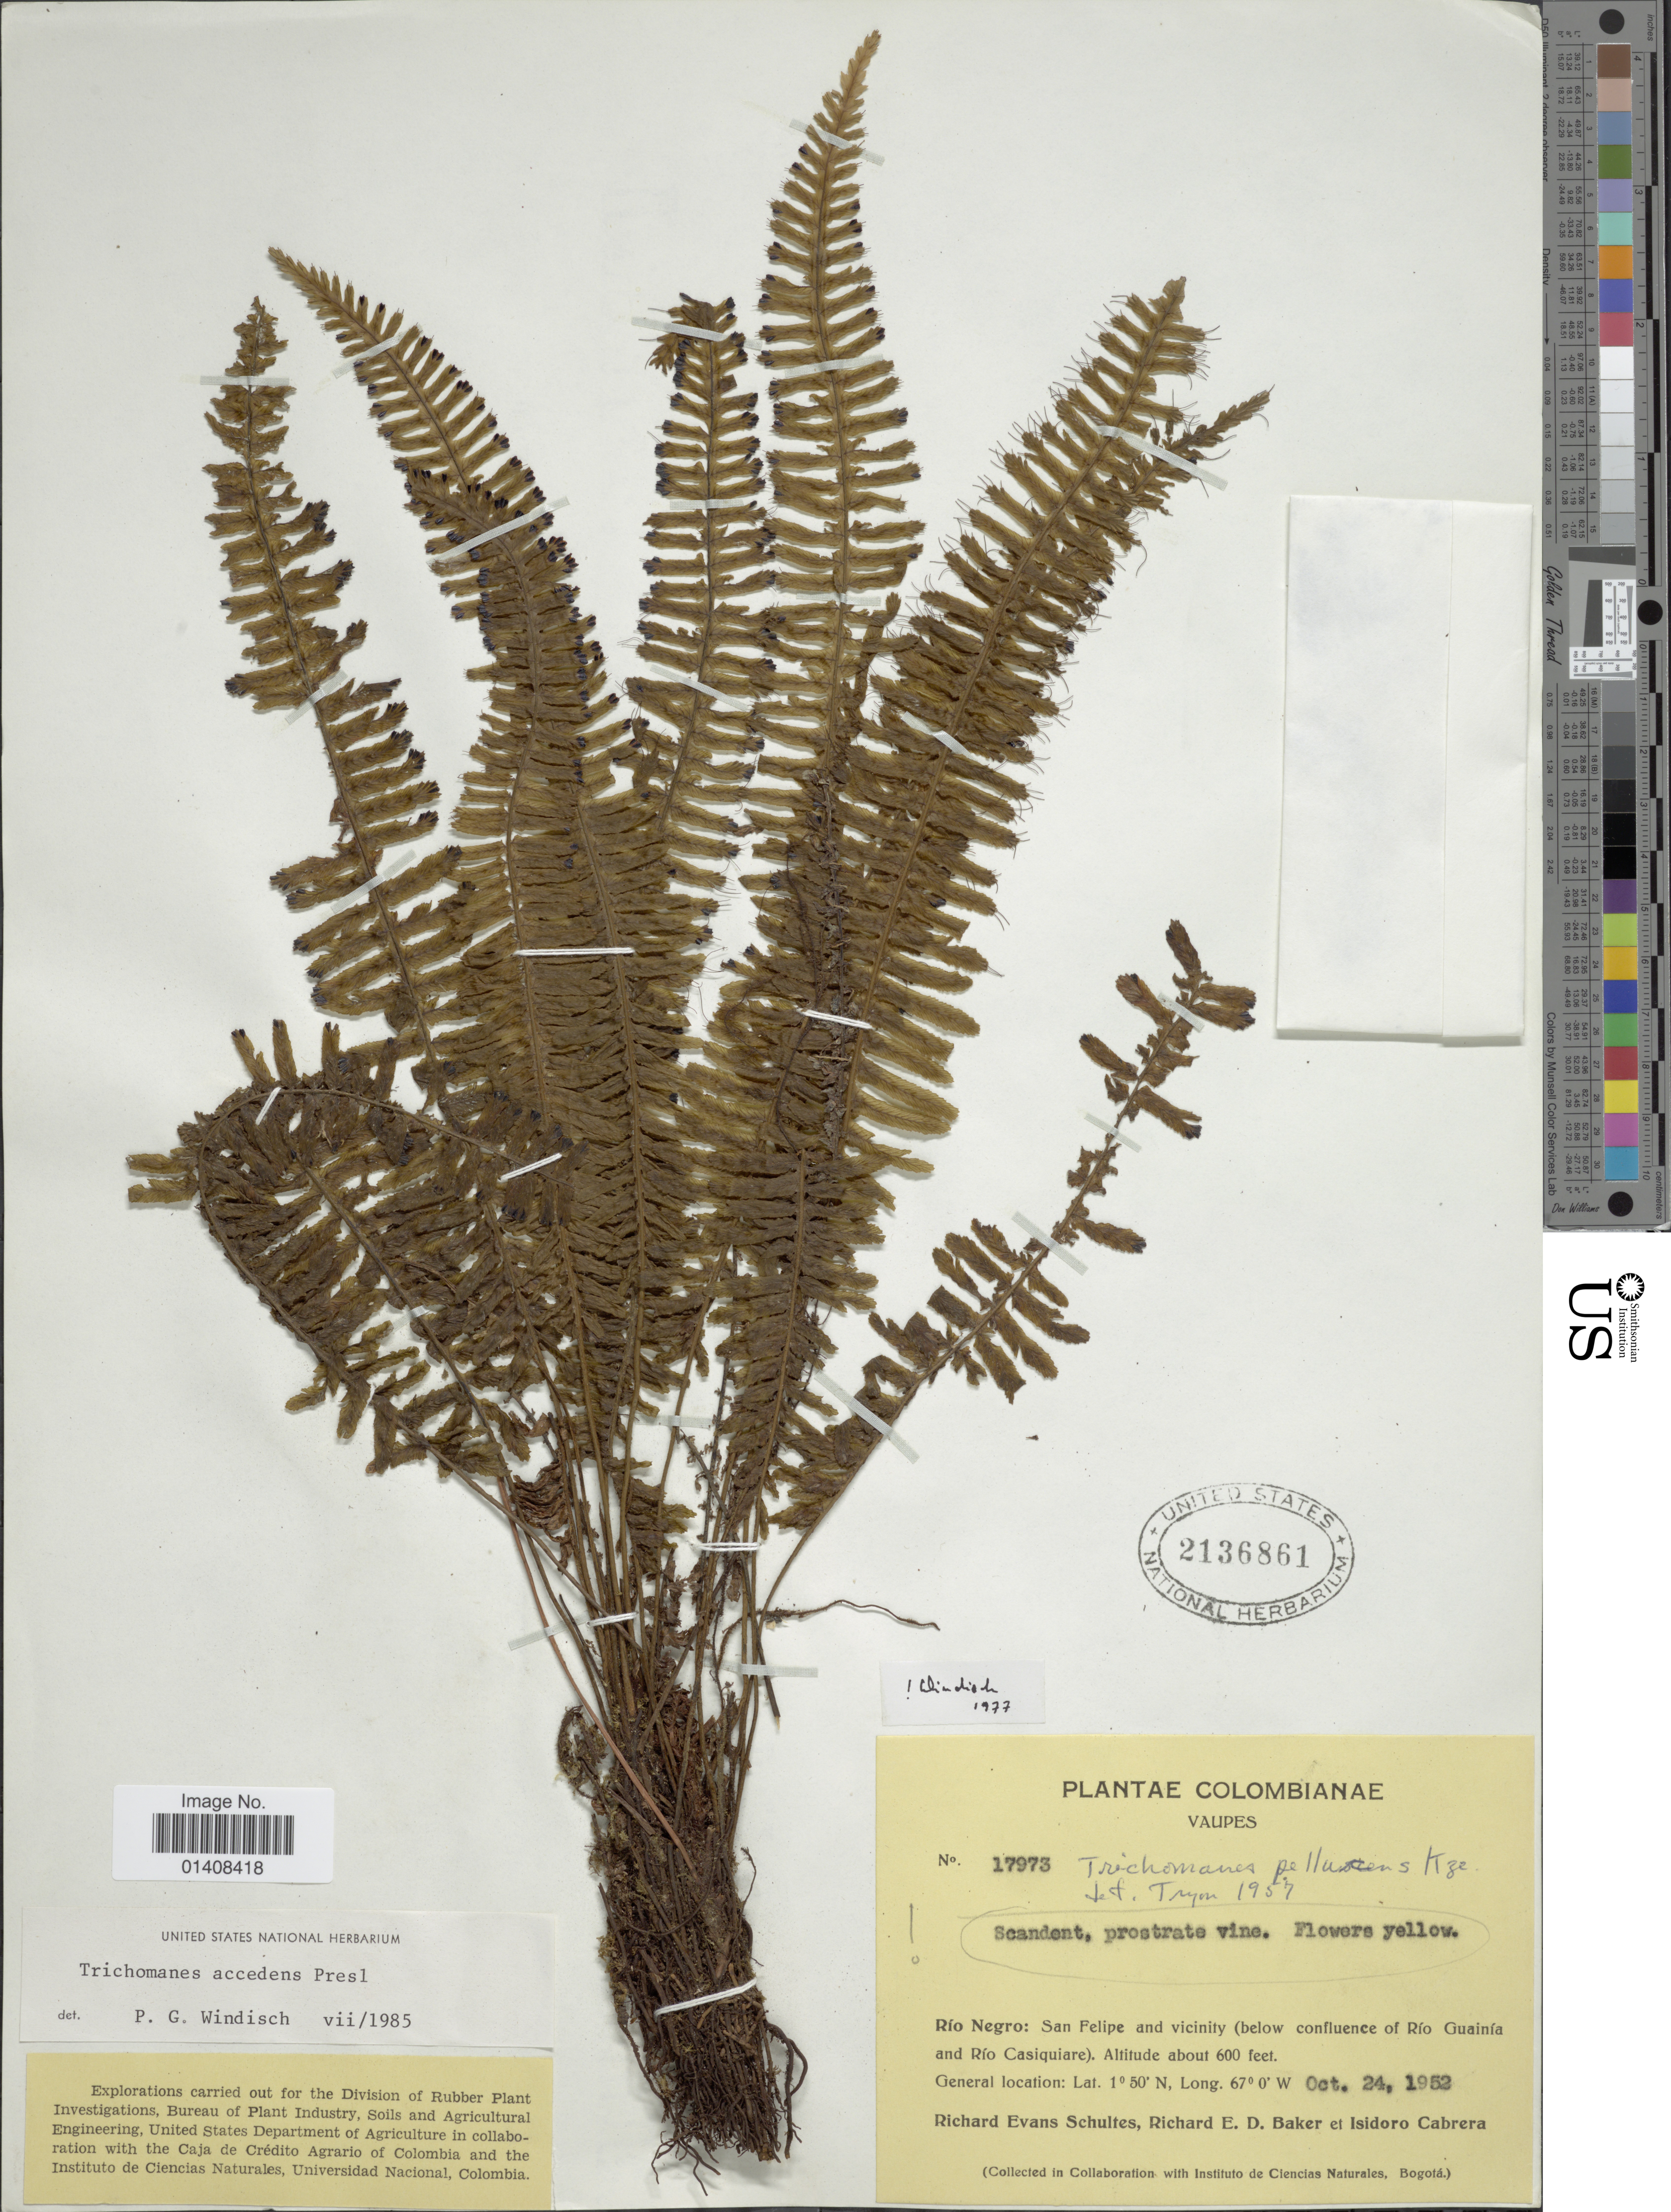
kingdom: Plantae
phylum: Tracheophyta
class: Polypodiopsida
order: Hymenophyllales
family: Hymenophyllaceae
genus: Trichomanes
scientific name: Trichomanes accedens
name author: C. Presl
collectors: R. E. Schultes, R. E. D. Baker & I. Cabrera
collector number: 17973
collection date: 1952-10-24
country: Colombia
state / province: Vaupés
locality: Rio Negro: San Felipe and vicinity (below confluence of Rio Guainia and Rio Casiquiare)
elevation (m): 183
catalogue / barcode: US 2136861